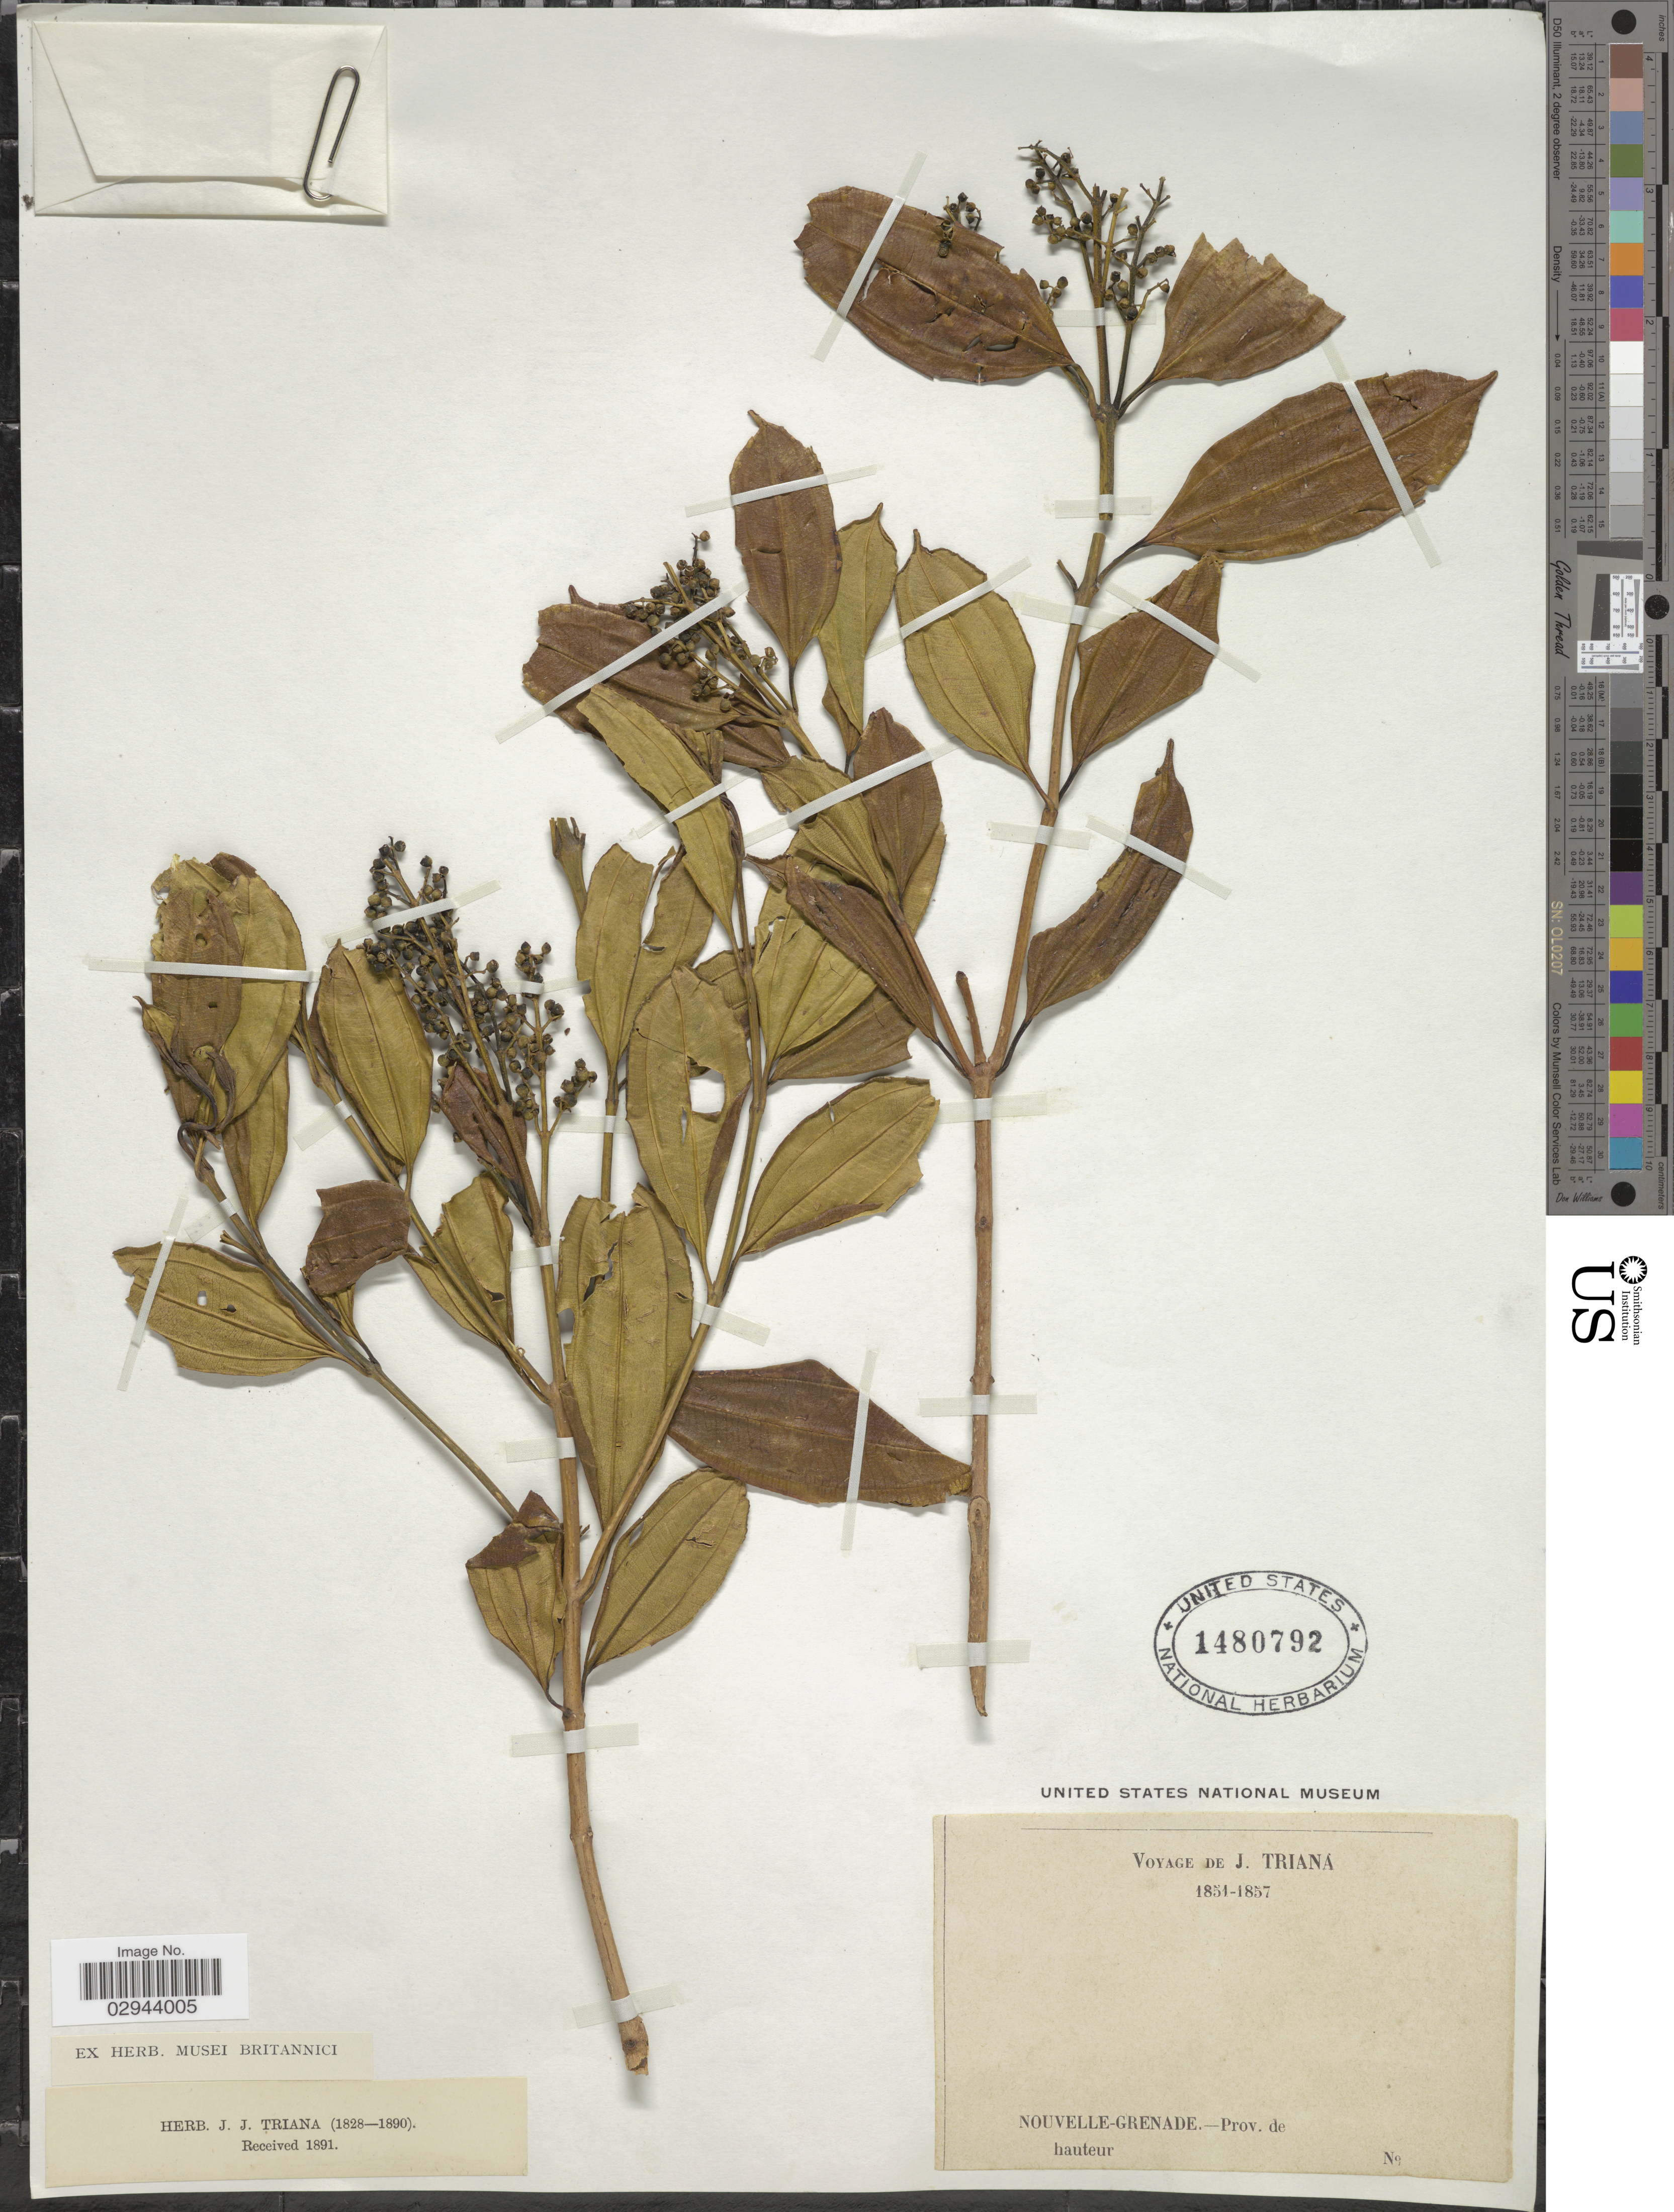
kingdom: Plantae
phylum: Tracheophyta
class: Magnoliopsida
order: Myrtales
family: Melastomataceae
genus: Miconia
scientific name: Miconia theizans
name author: (Bonpl.) Cogn.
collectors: J. J. Triana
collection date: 1851/1857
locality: Nouvelle-Grenade.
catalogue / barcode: US 1480792